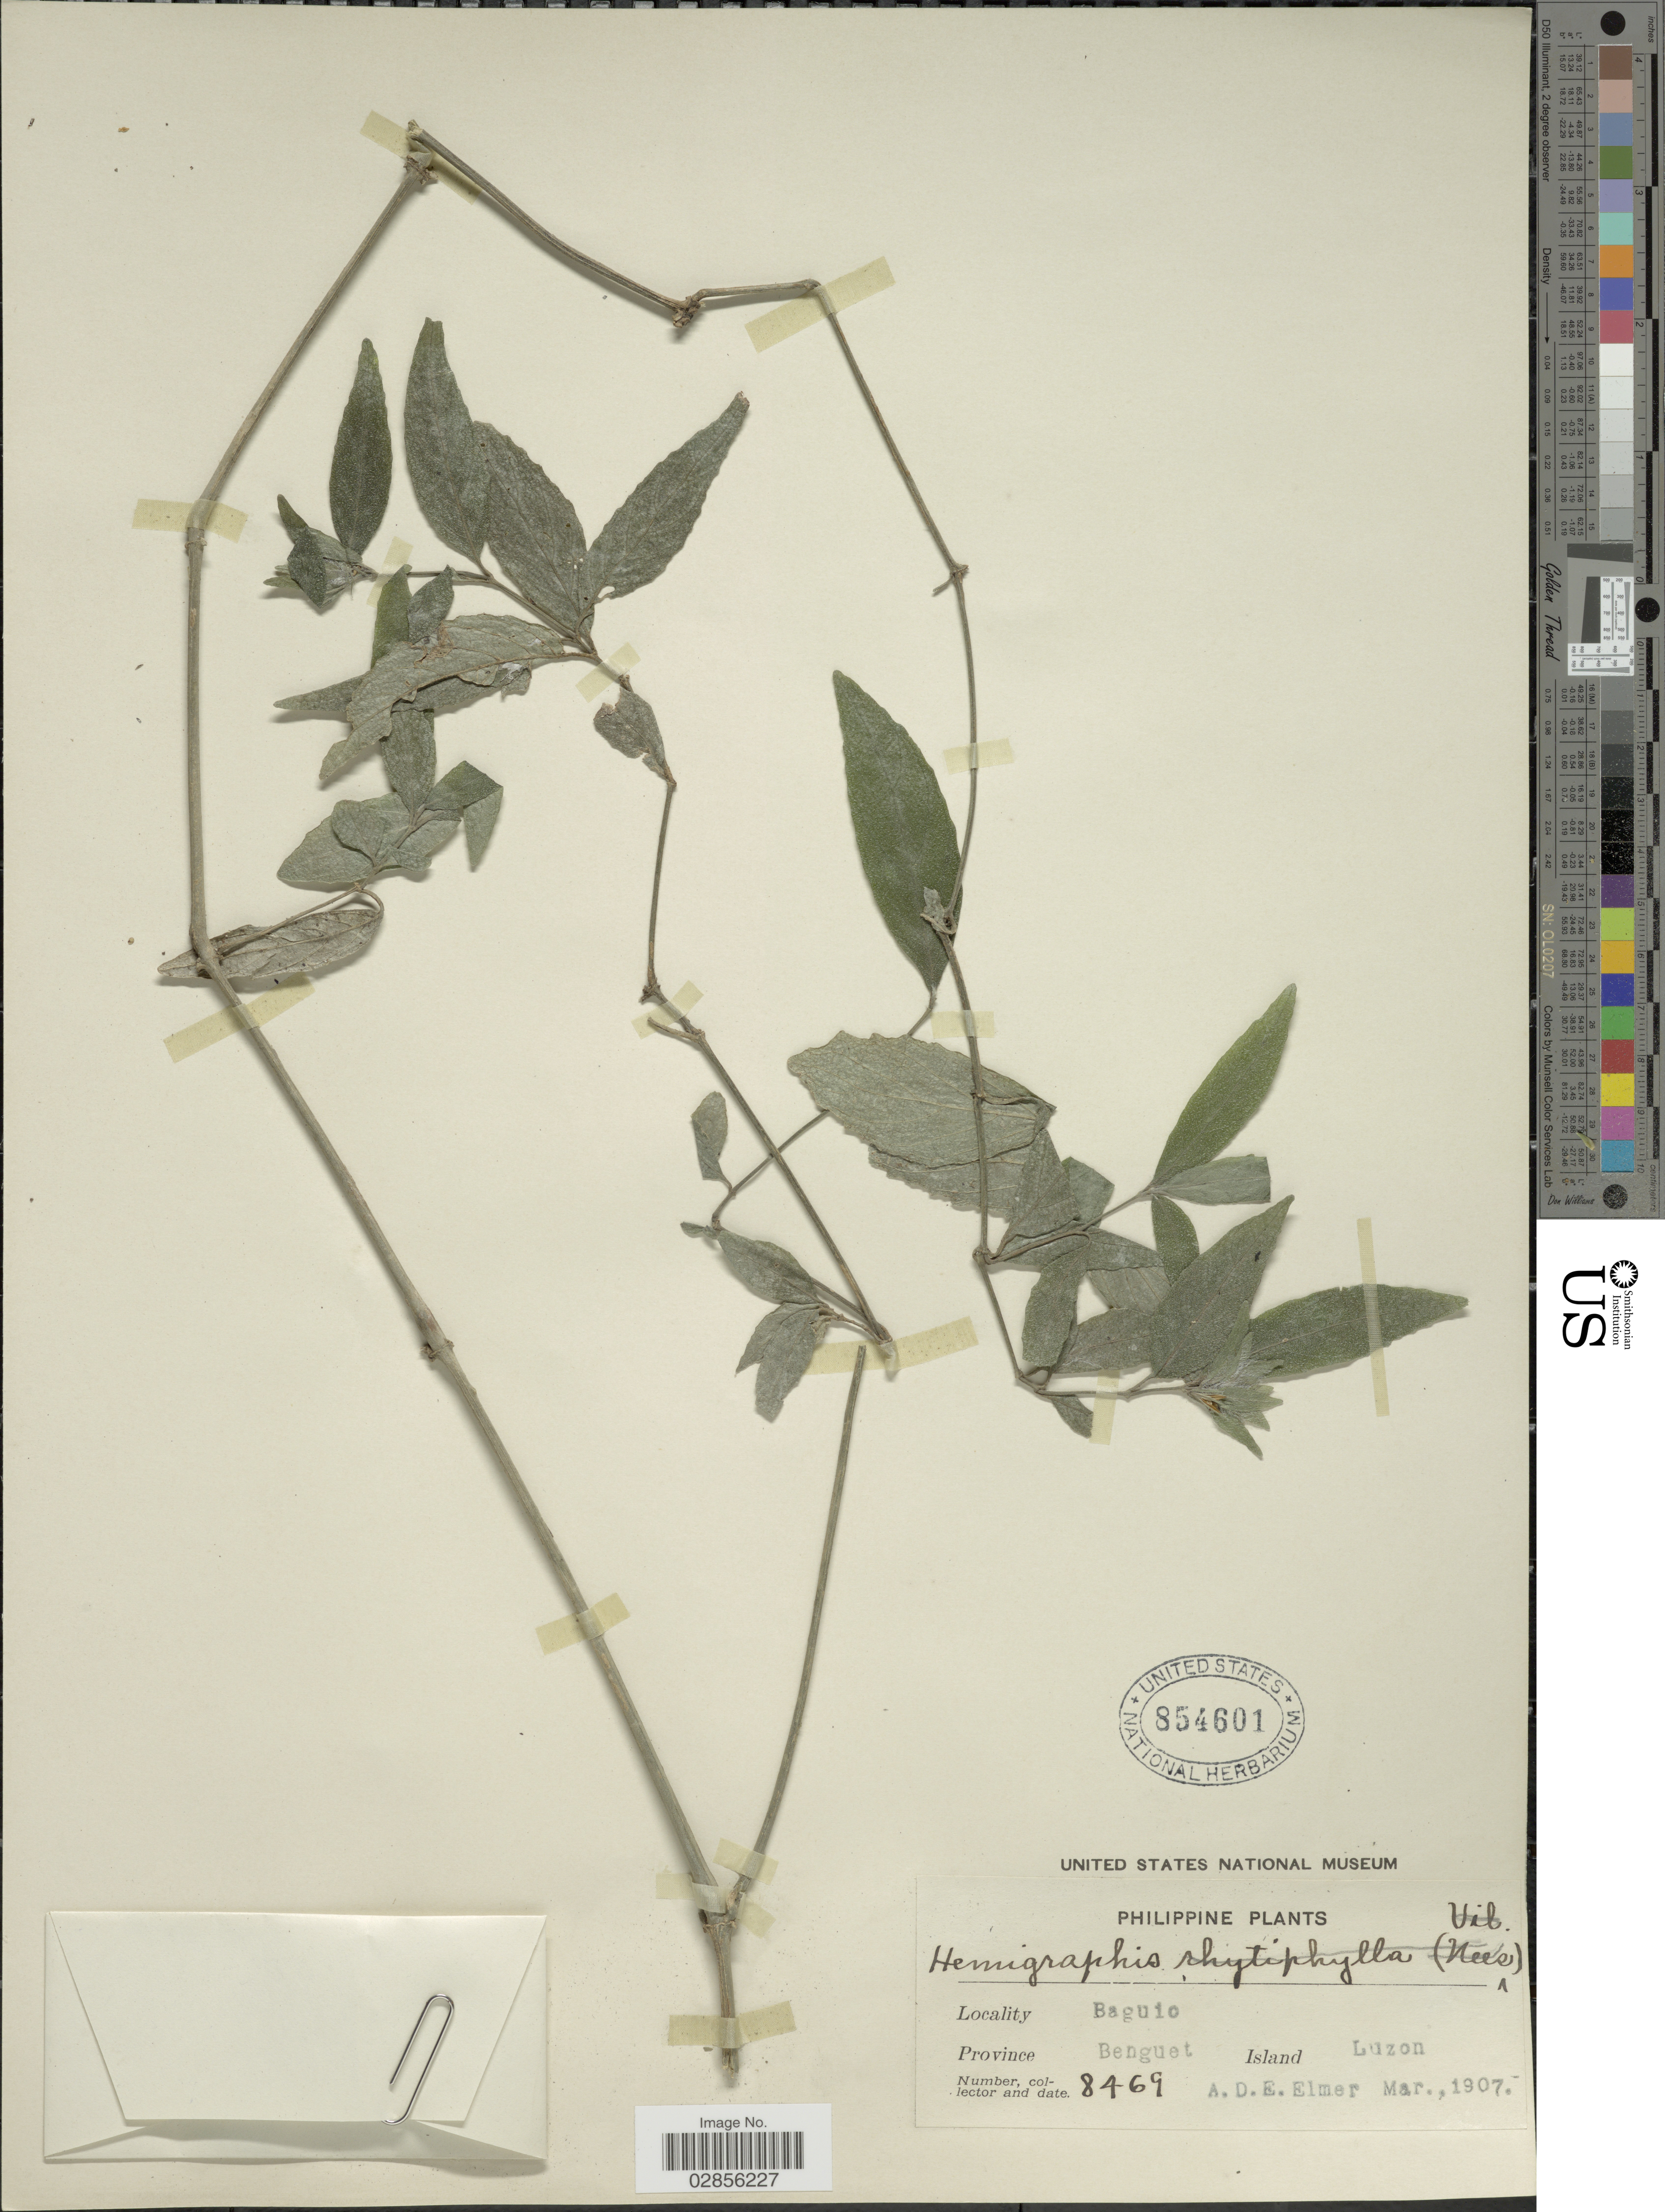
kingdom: Plantae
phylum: Tracheophyta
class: Magnoliopsida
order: Lamiales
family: Acanthaceae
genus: Hemigraphis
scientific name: Hemigraphis sp.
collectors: A. D. E. Elmer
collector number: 8469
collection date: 1907-03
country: Philippines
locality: Baguio. Province Benguet. Island Luzon.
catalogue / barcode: US 854601